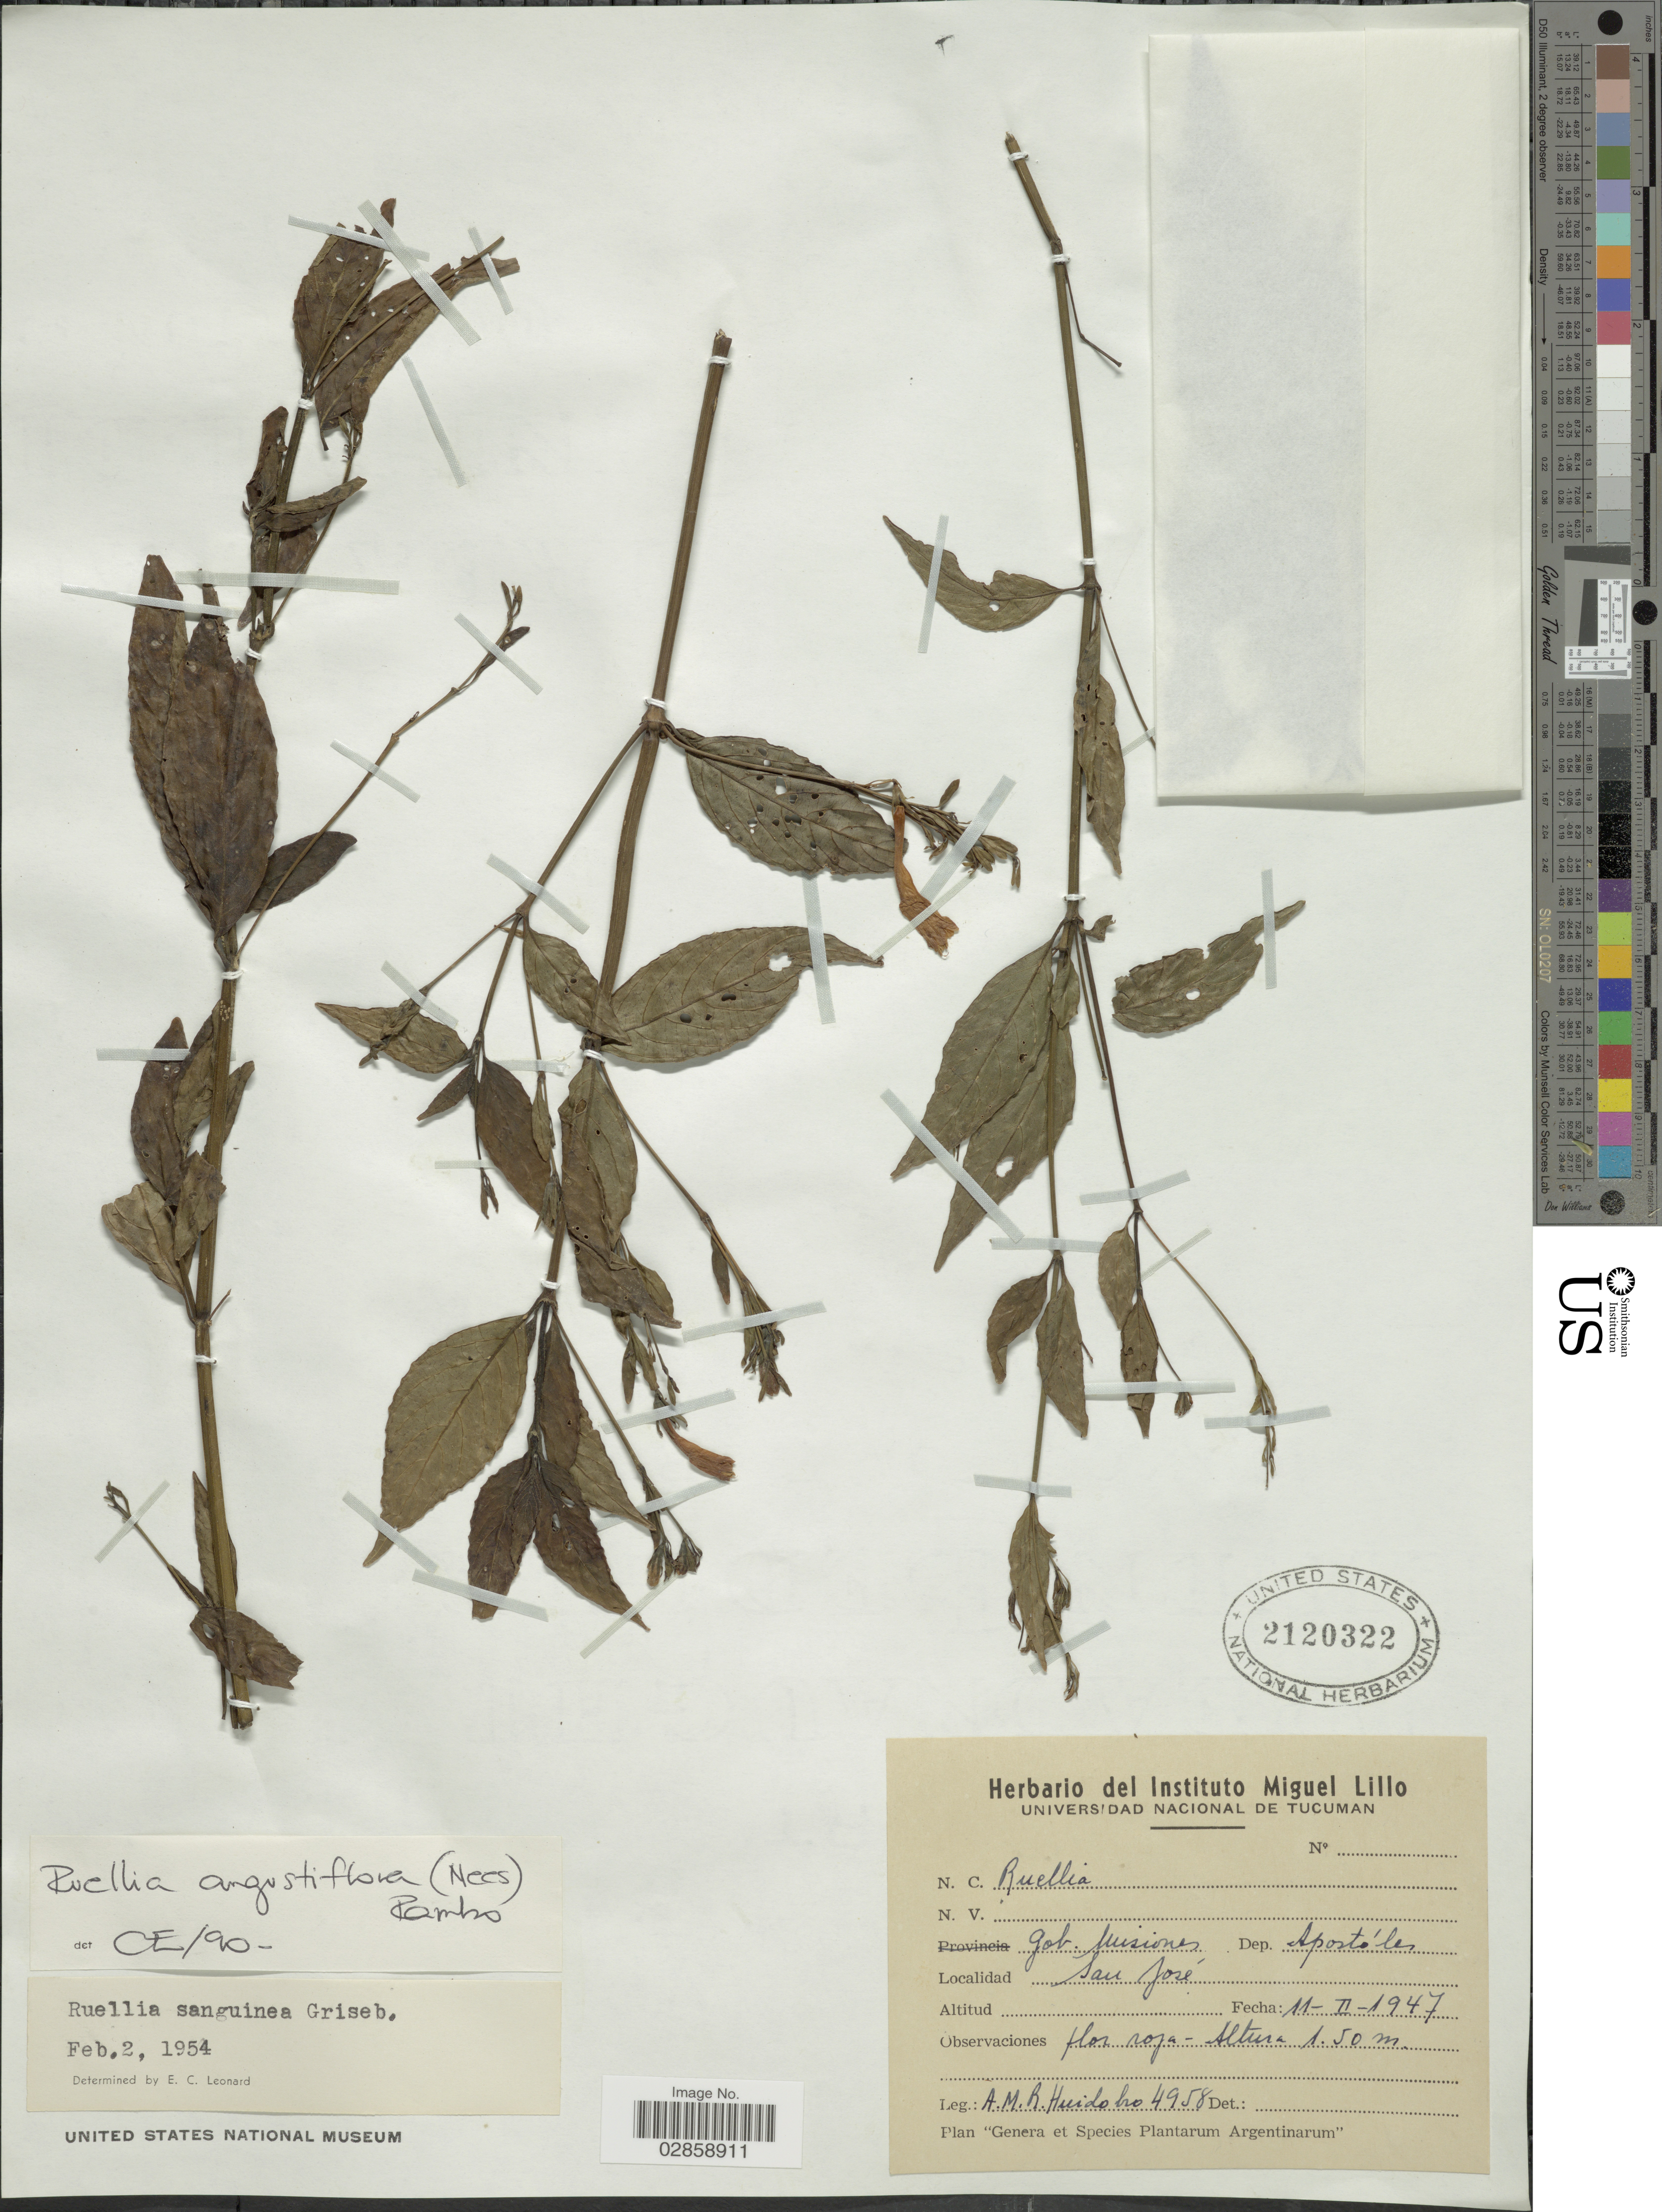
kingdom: Plantae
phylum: Tracheophyta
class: Magnoliopsida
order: Lamiales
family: Acanthaceae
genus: Ruellia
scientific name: Ruellia angustiflora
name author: (Nees) Lindau ex Rambo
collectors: A. M. R. Huidobro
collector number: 4958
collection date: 1947-02-11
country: Argentina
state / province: Misiones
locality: Gob. Misiones. Dep. Apostóles. San José.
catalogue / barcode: US 2120322